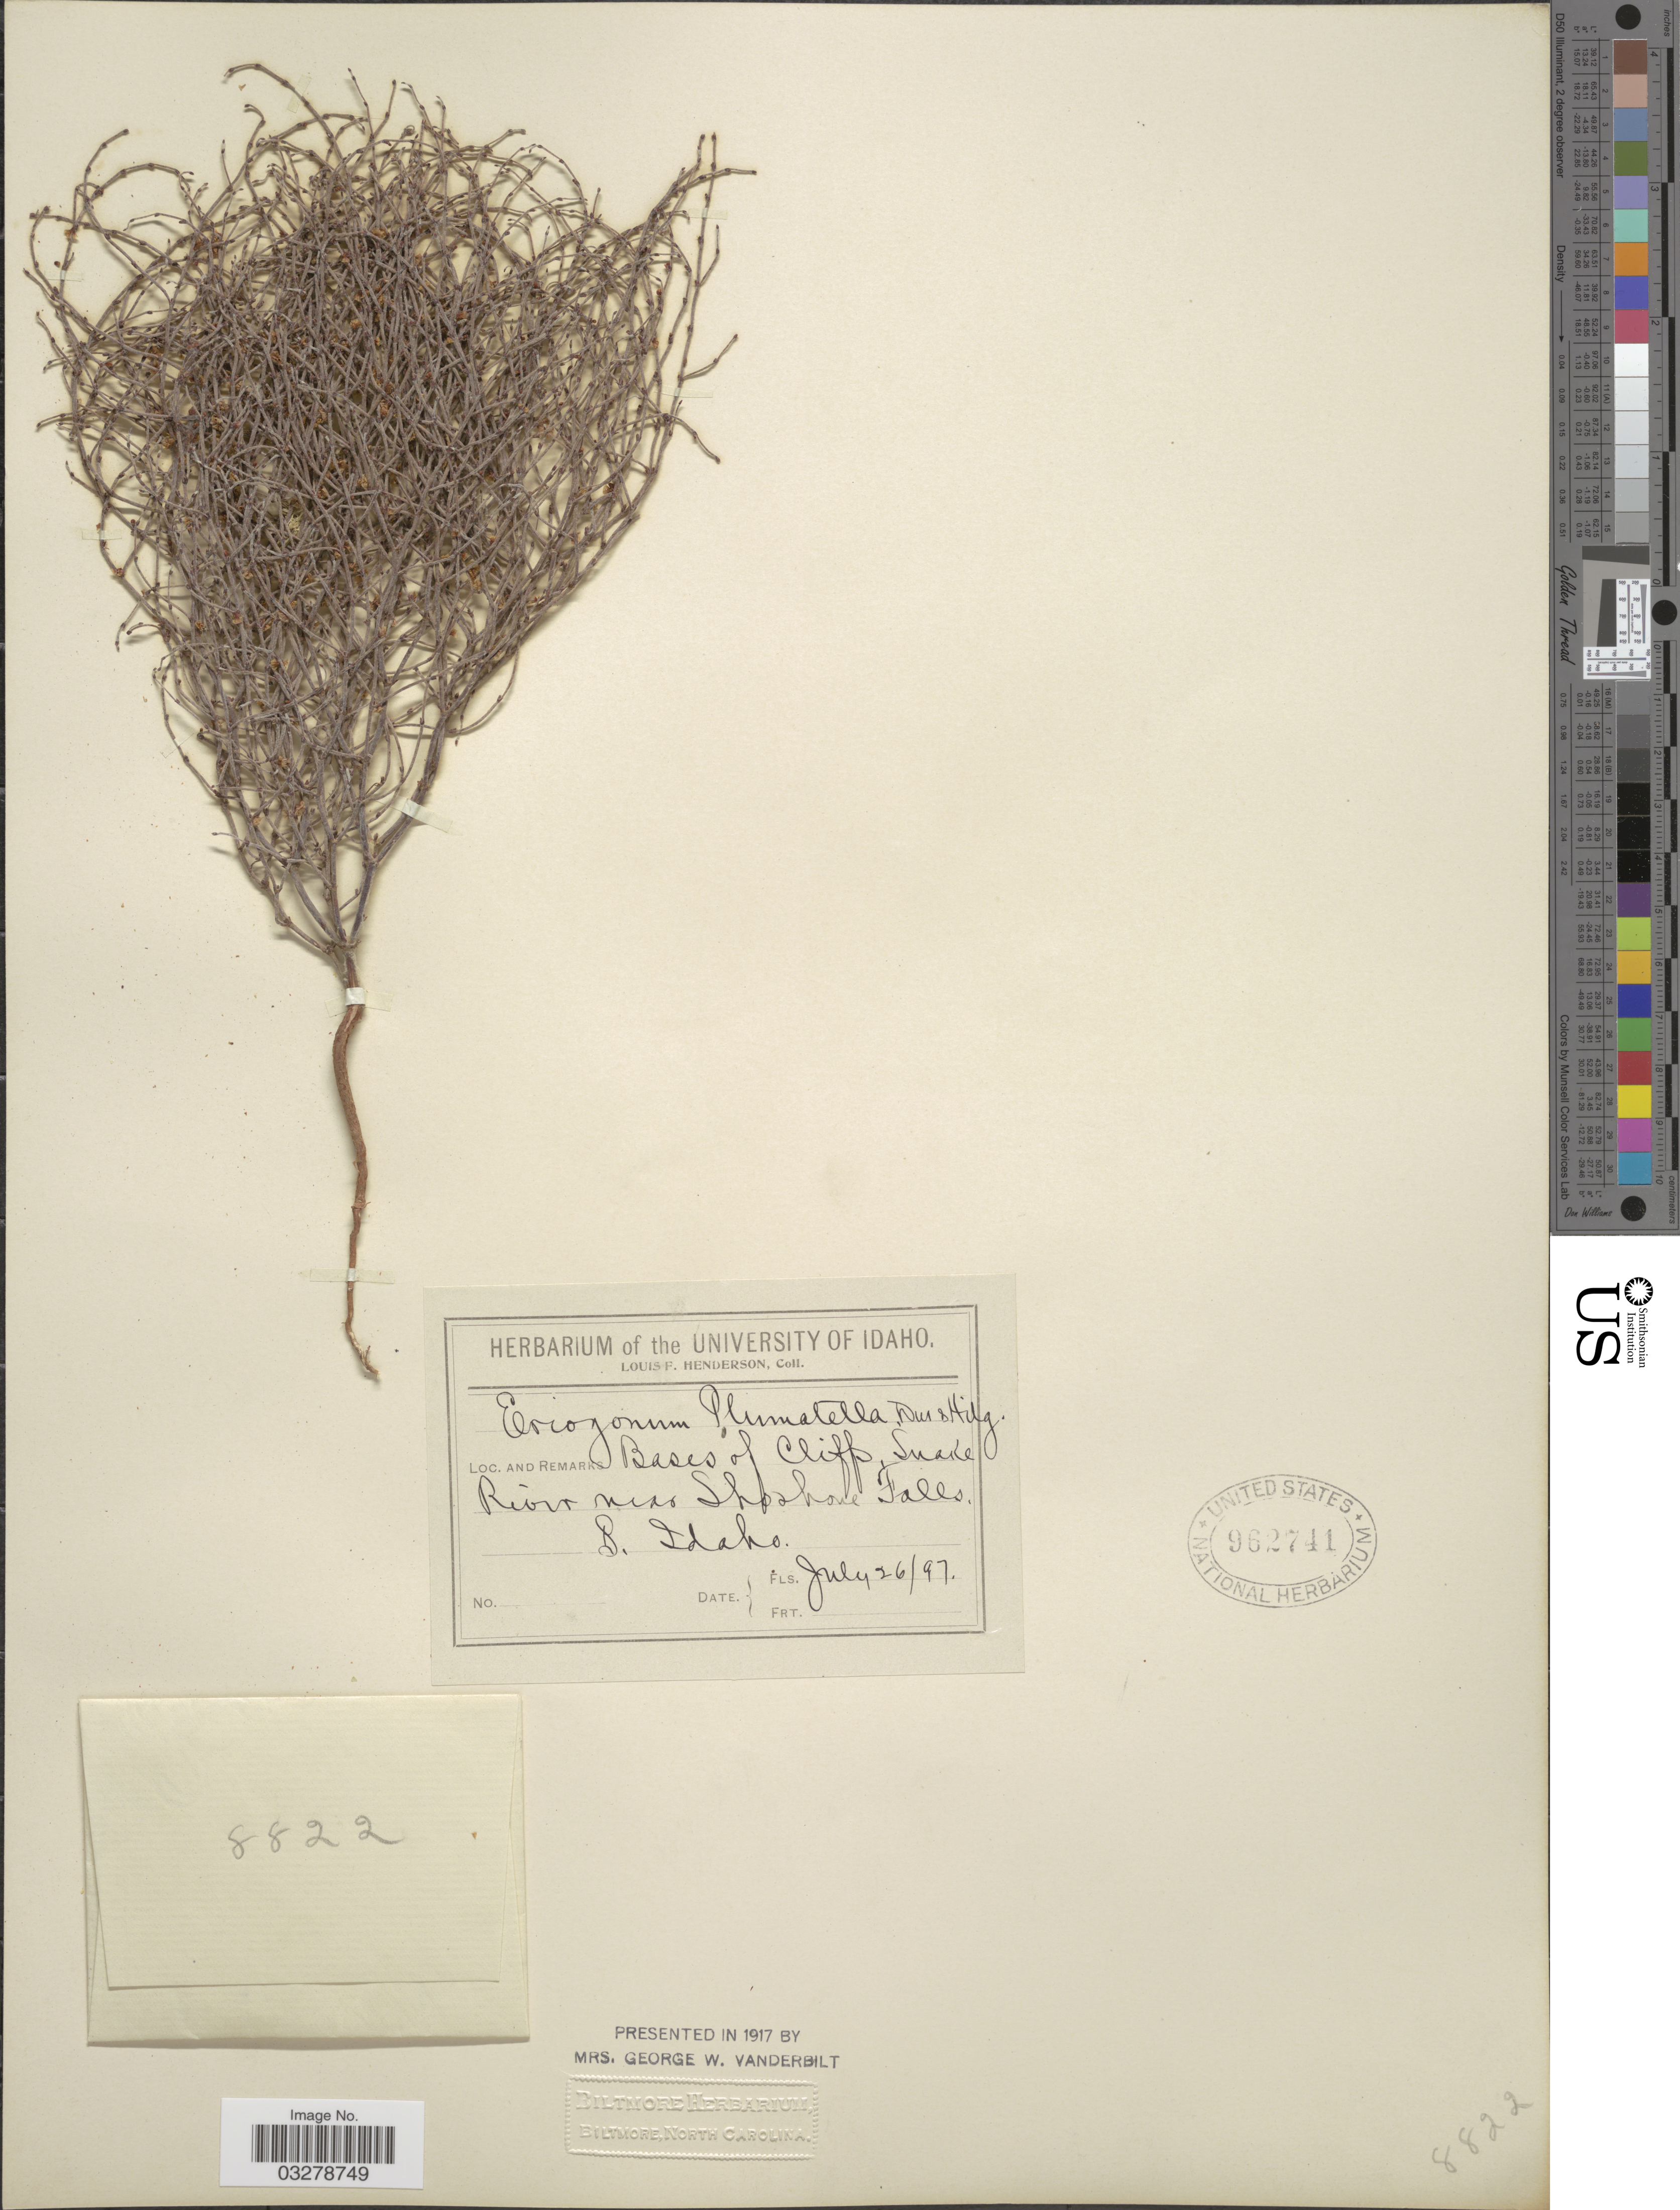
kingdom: Plantae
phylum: Tracheophyta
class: Magnoliopsida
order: Caryophyllales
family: Polygonaceae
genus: Eriogonum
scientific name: Eriogonum nidularium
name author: Coville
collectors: L. F. Henderson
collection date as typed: Transcribed d/m/y: 26/7/97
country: United States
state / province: Idaho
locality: Base of Cliffs, Snake River near Shoshone Falls. [illegible text]. Idaho.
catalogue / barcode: US 962741